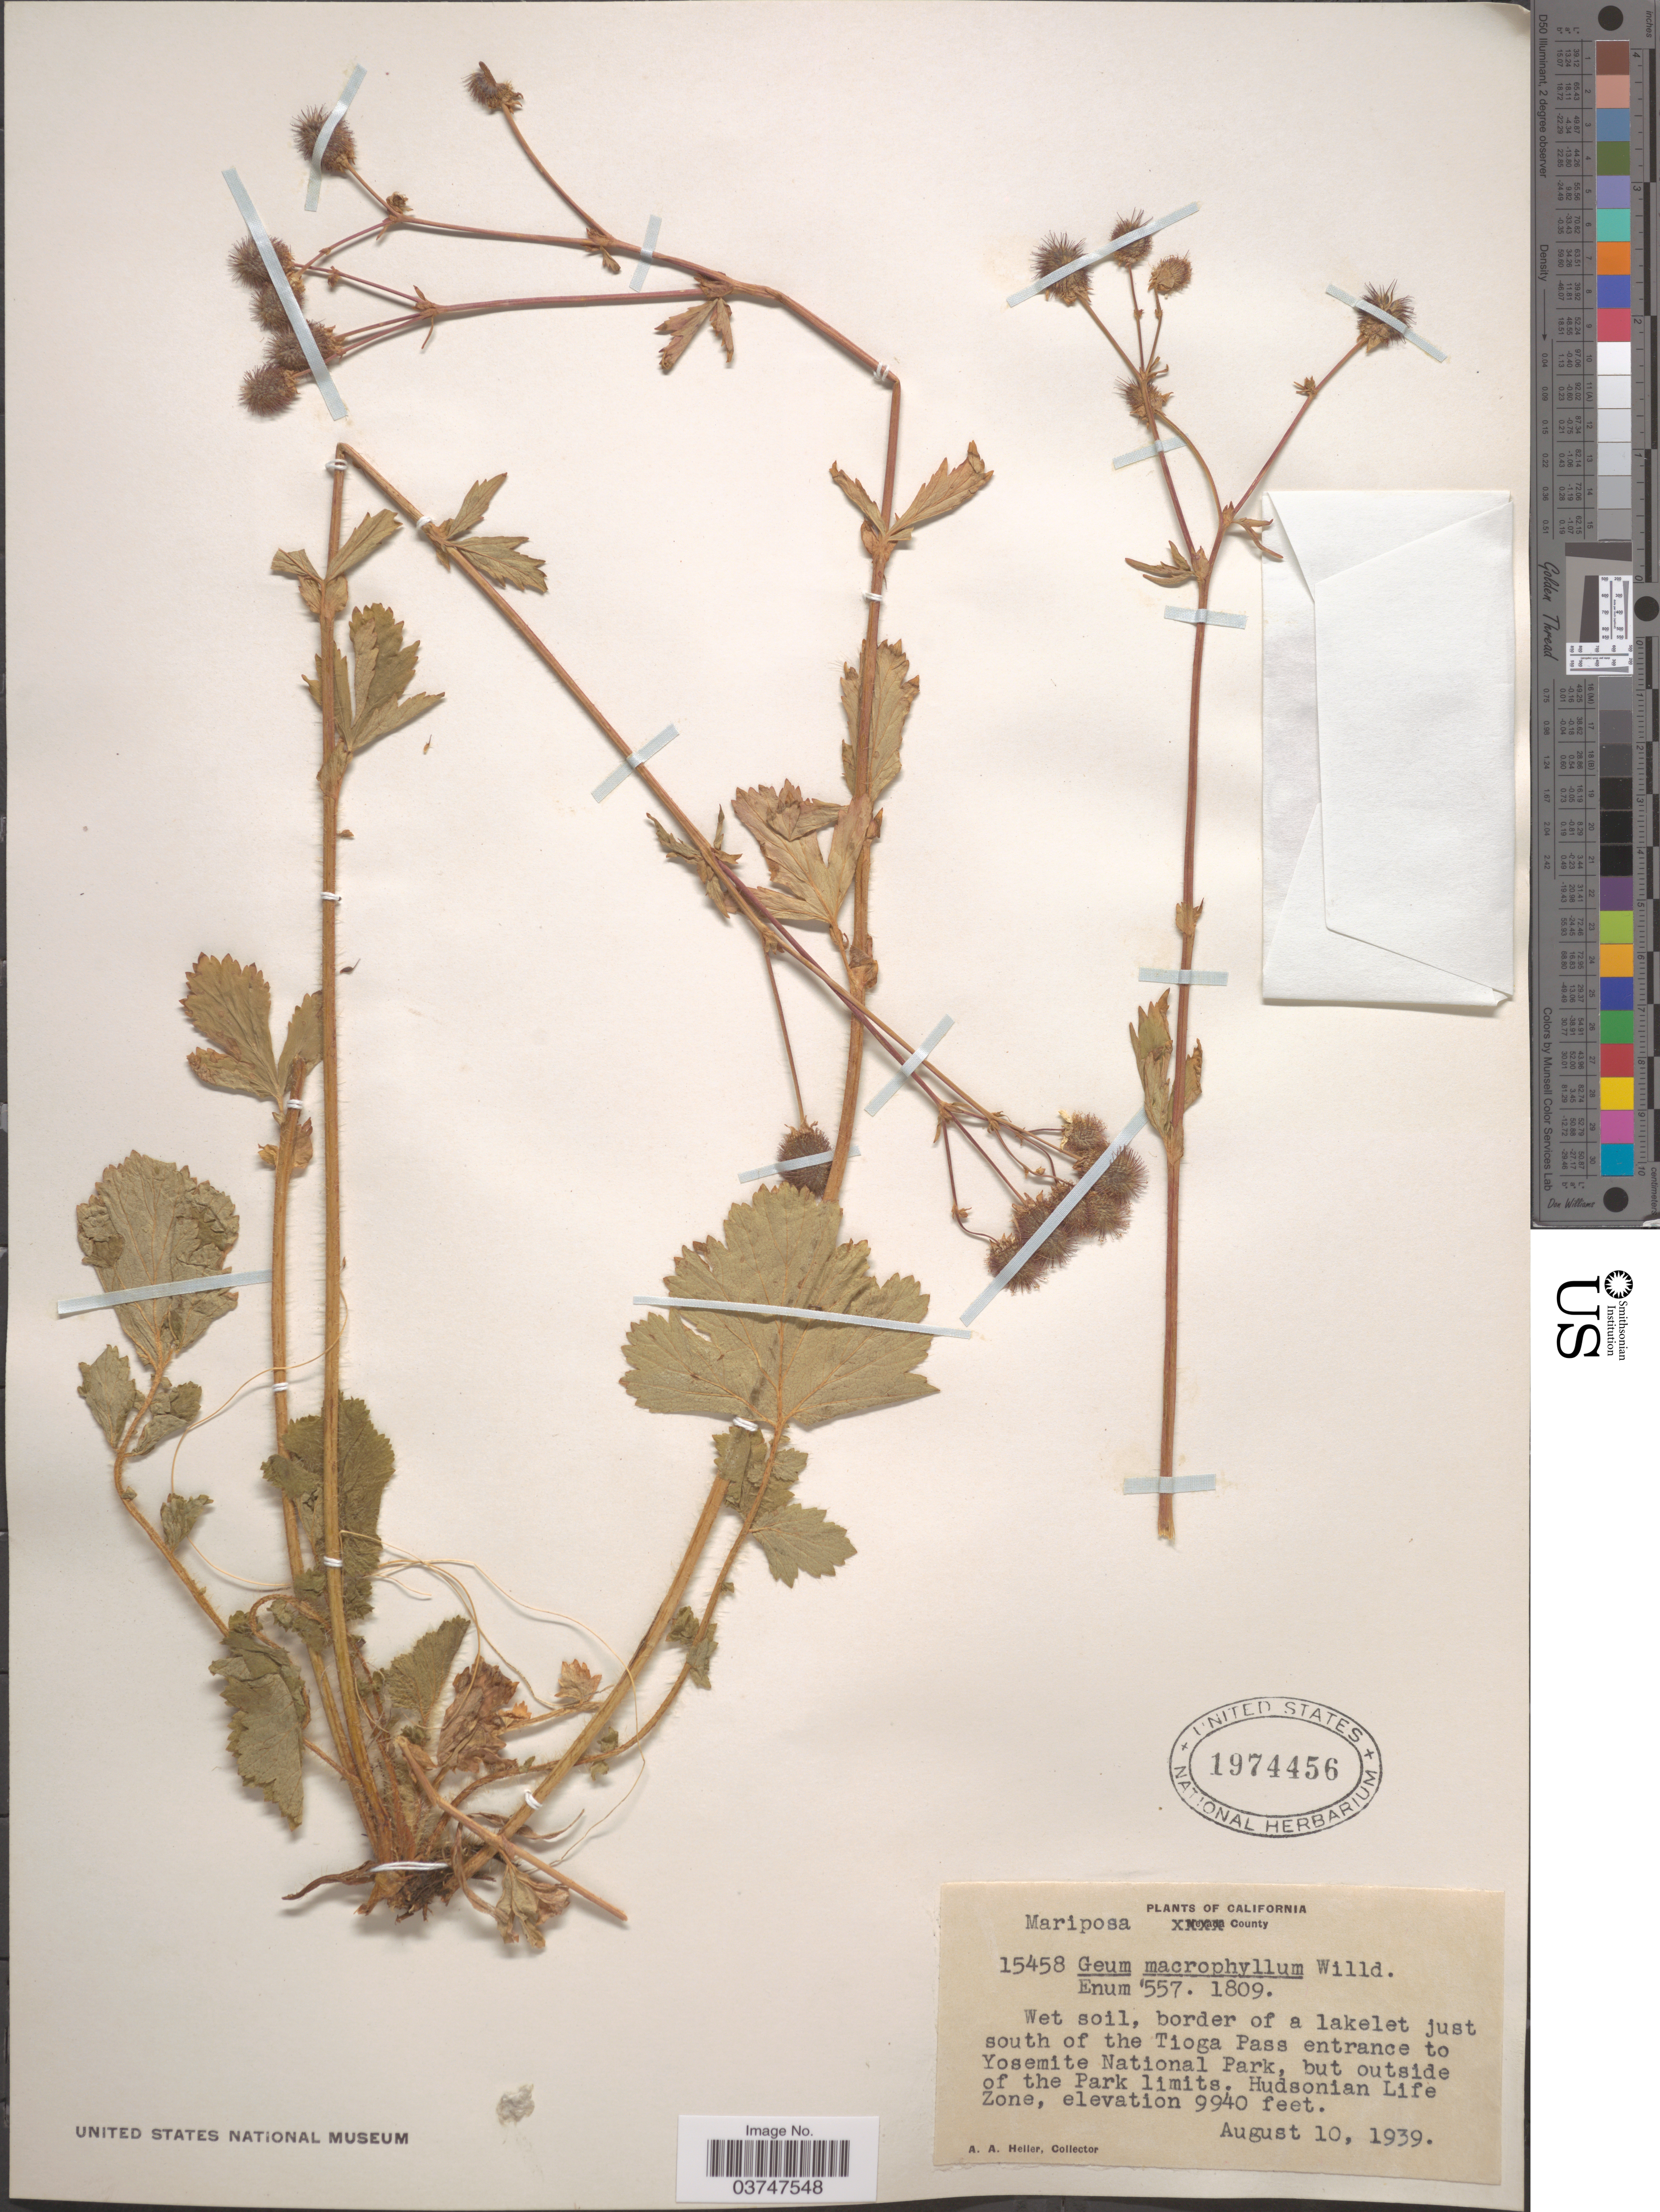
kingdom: Plantae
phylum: Tracheophyta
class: Magnoliopsida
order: Rosales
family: Rosaceae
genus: Geum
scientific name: Geum macrophyllum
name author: Willd.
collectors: A. A. Heller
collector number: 15458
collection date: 1939-08-10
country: United States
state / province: California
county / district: Mariposa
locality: Mariposa County. Wet soil, border of a lakelet just south of the Tioga Pass entrance to Yosemite National Park, but outside of the Park limits. Hudsonian Life Zone.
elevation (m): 3030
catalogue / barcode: US 1974456